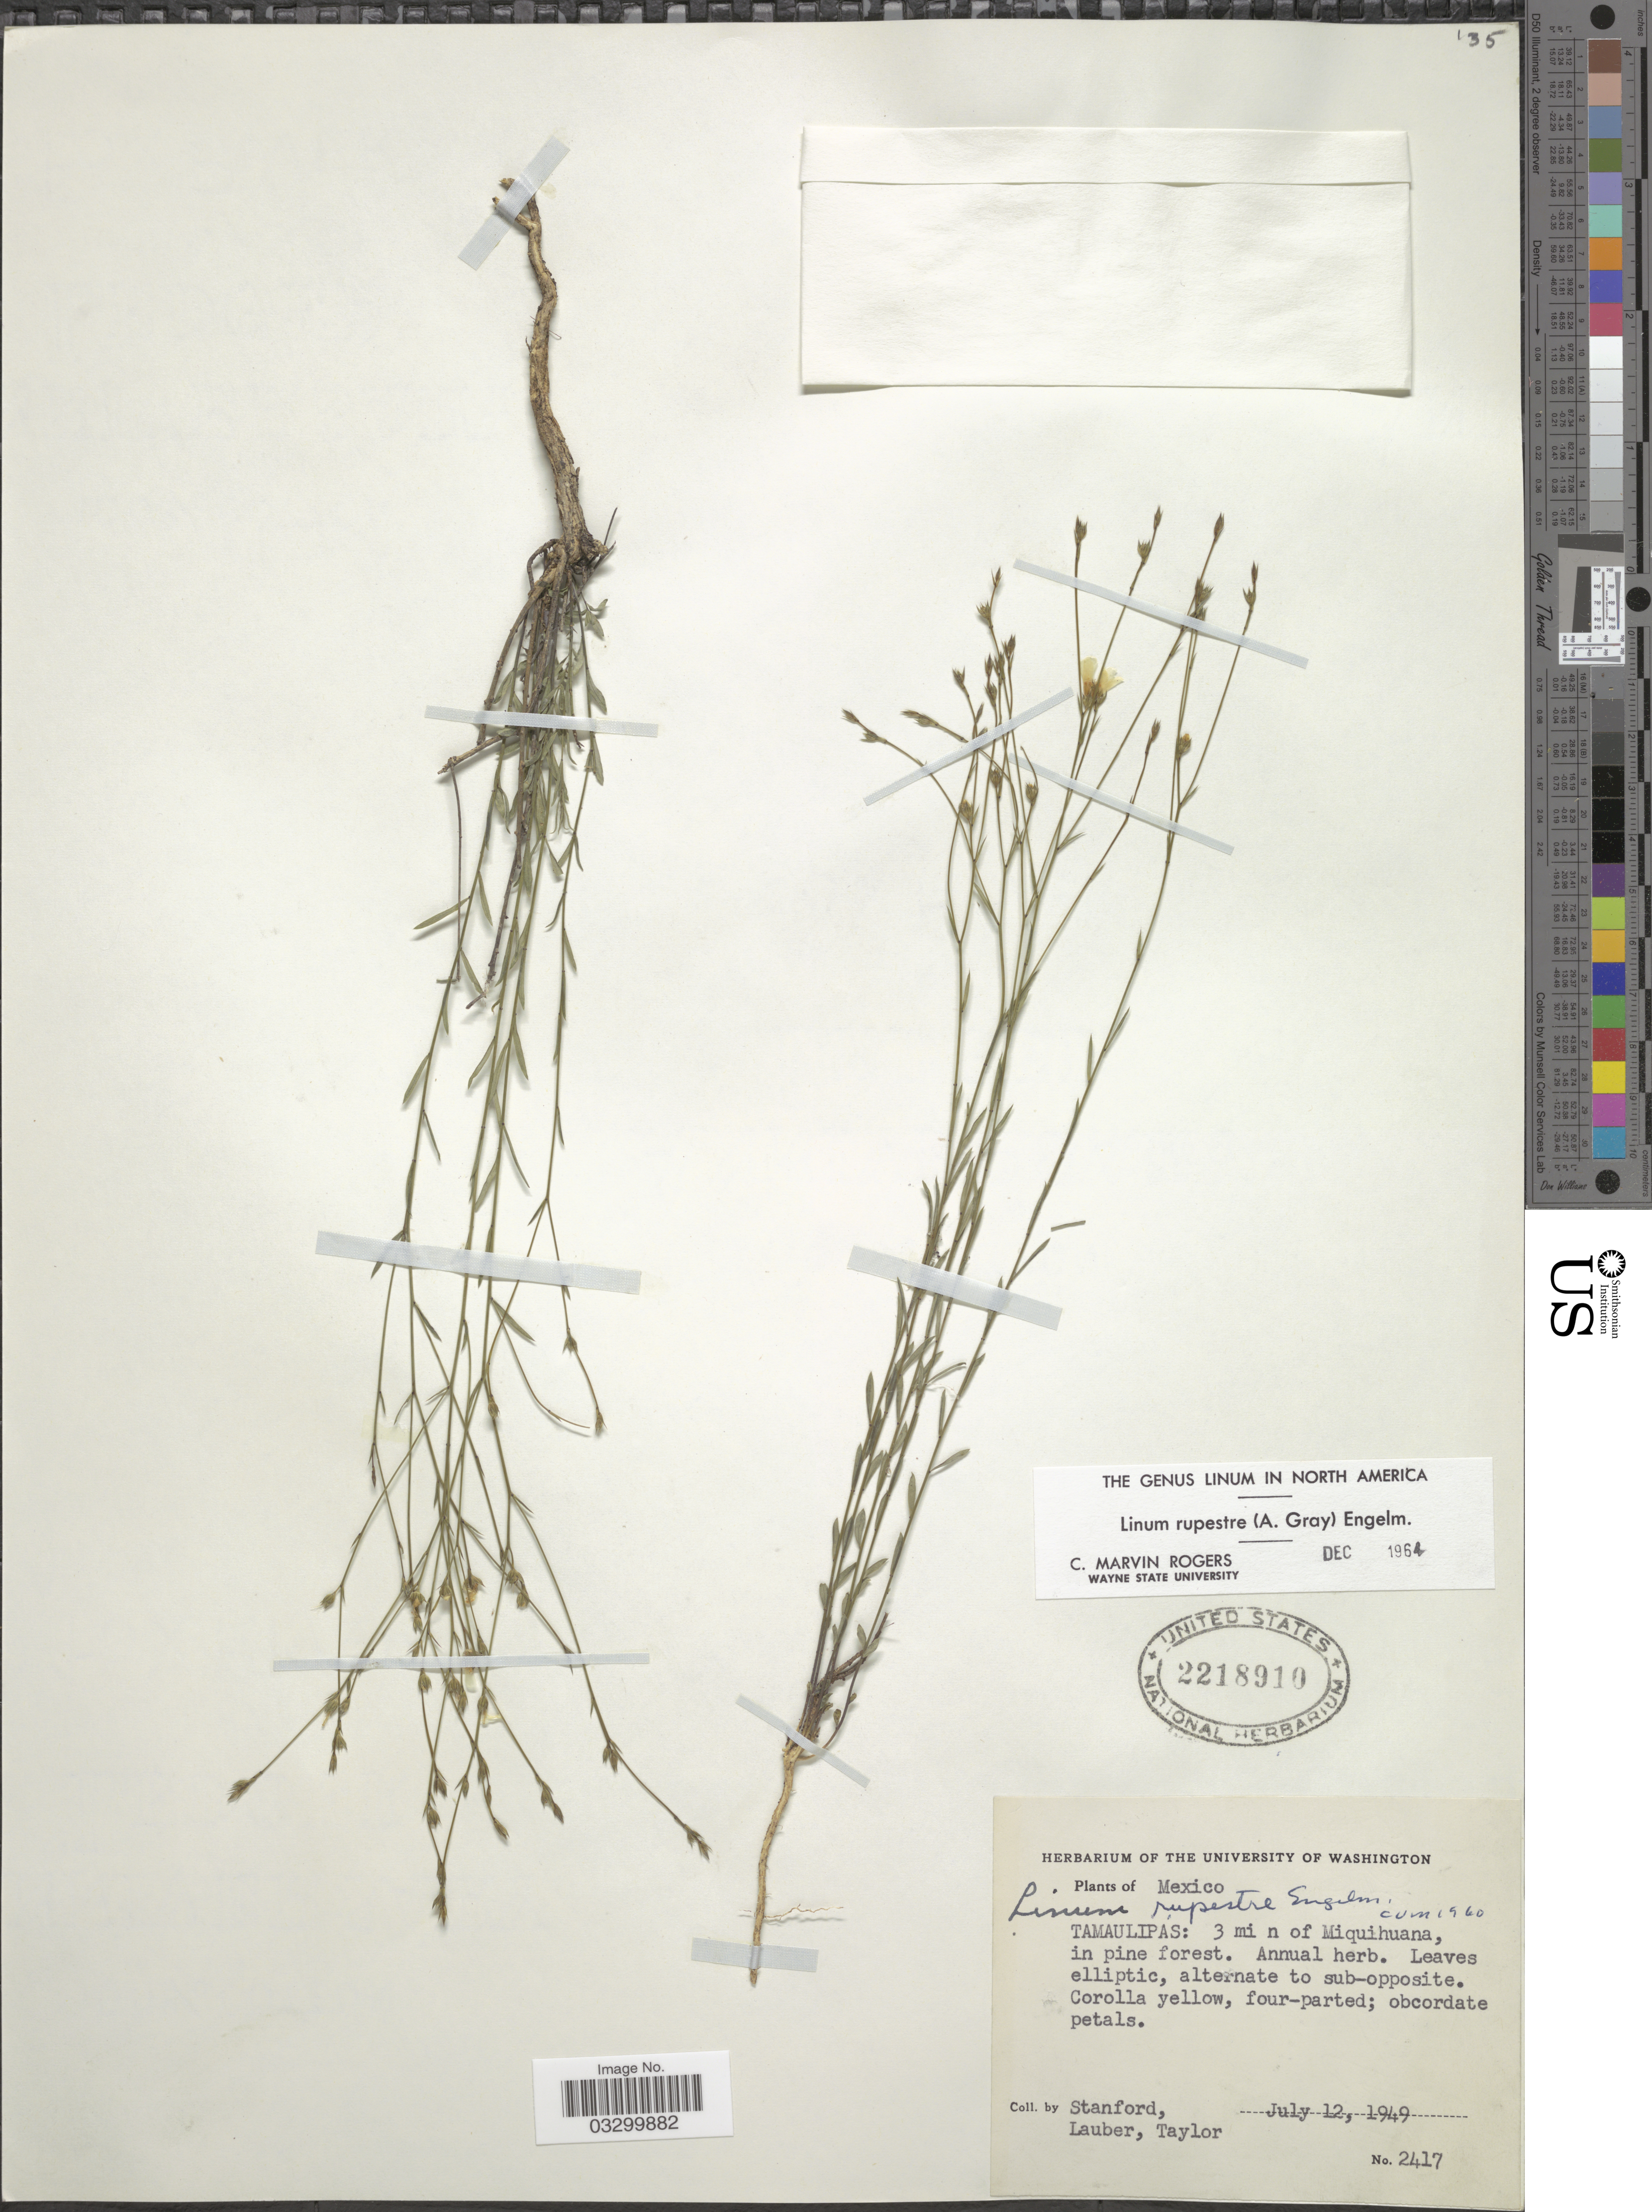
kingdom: Plantae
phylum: Tracheophyta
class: Magnoliopsida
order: Malpighiales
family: Linaceae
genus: Linum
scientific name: Linum rupestre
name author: Engelm.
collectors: -. Stanford, -. Lauber & -. Taylor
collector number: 2417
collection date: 1949-07-12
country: Mexico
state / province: Tamaulipas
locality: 3 mi n of Miquihuana.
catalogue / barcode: US 2218910